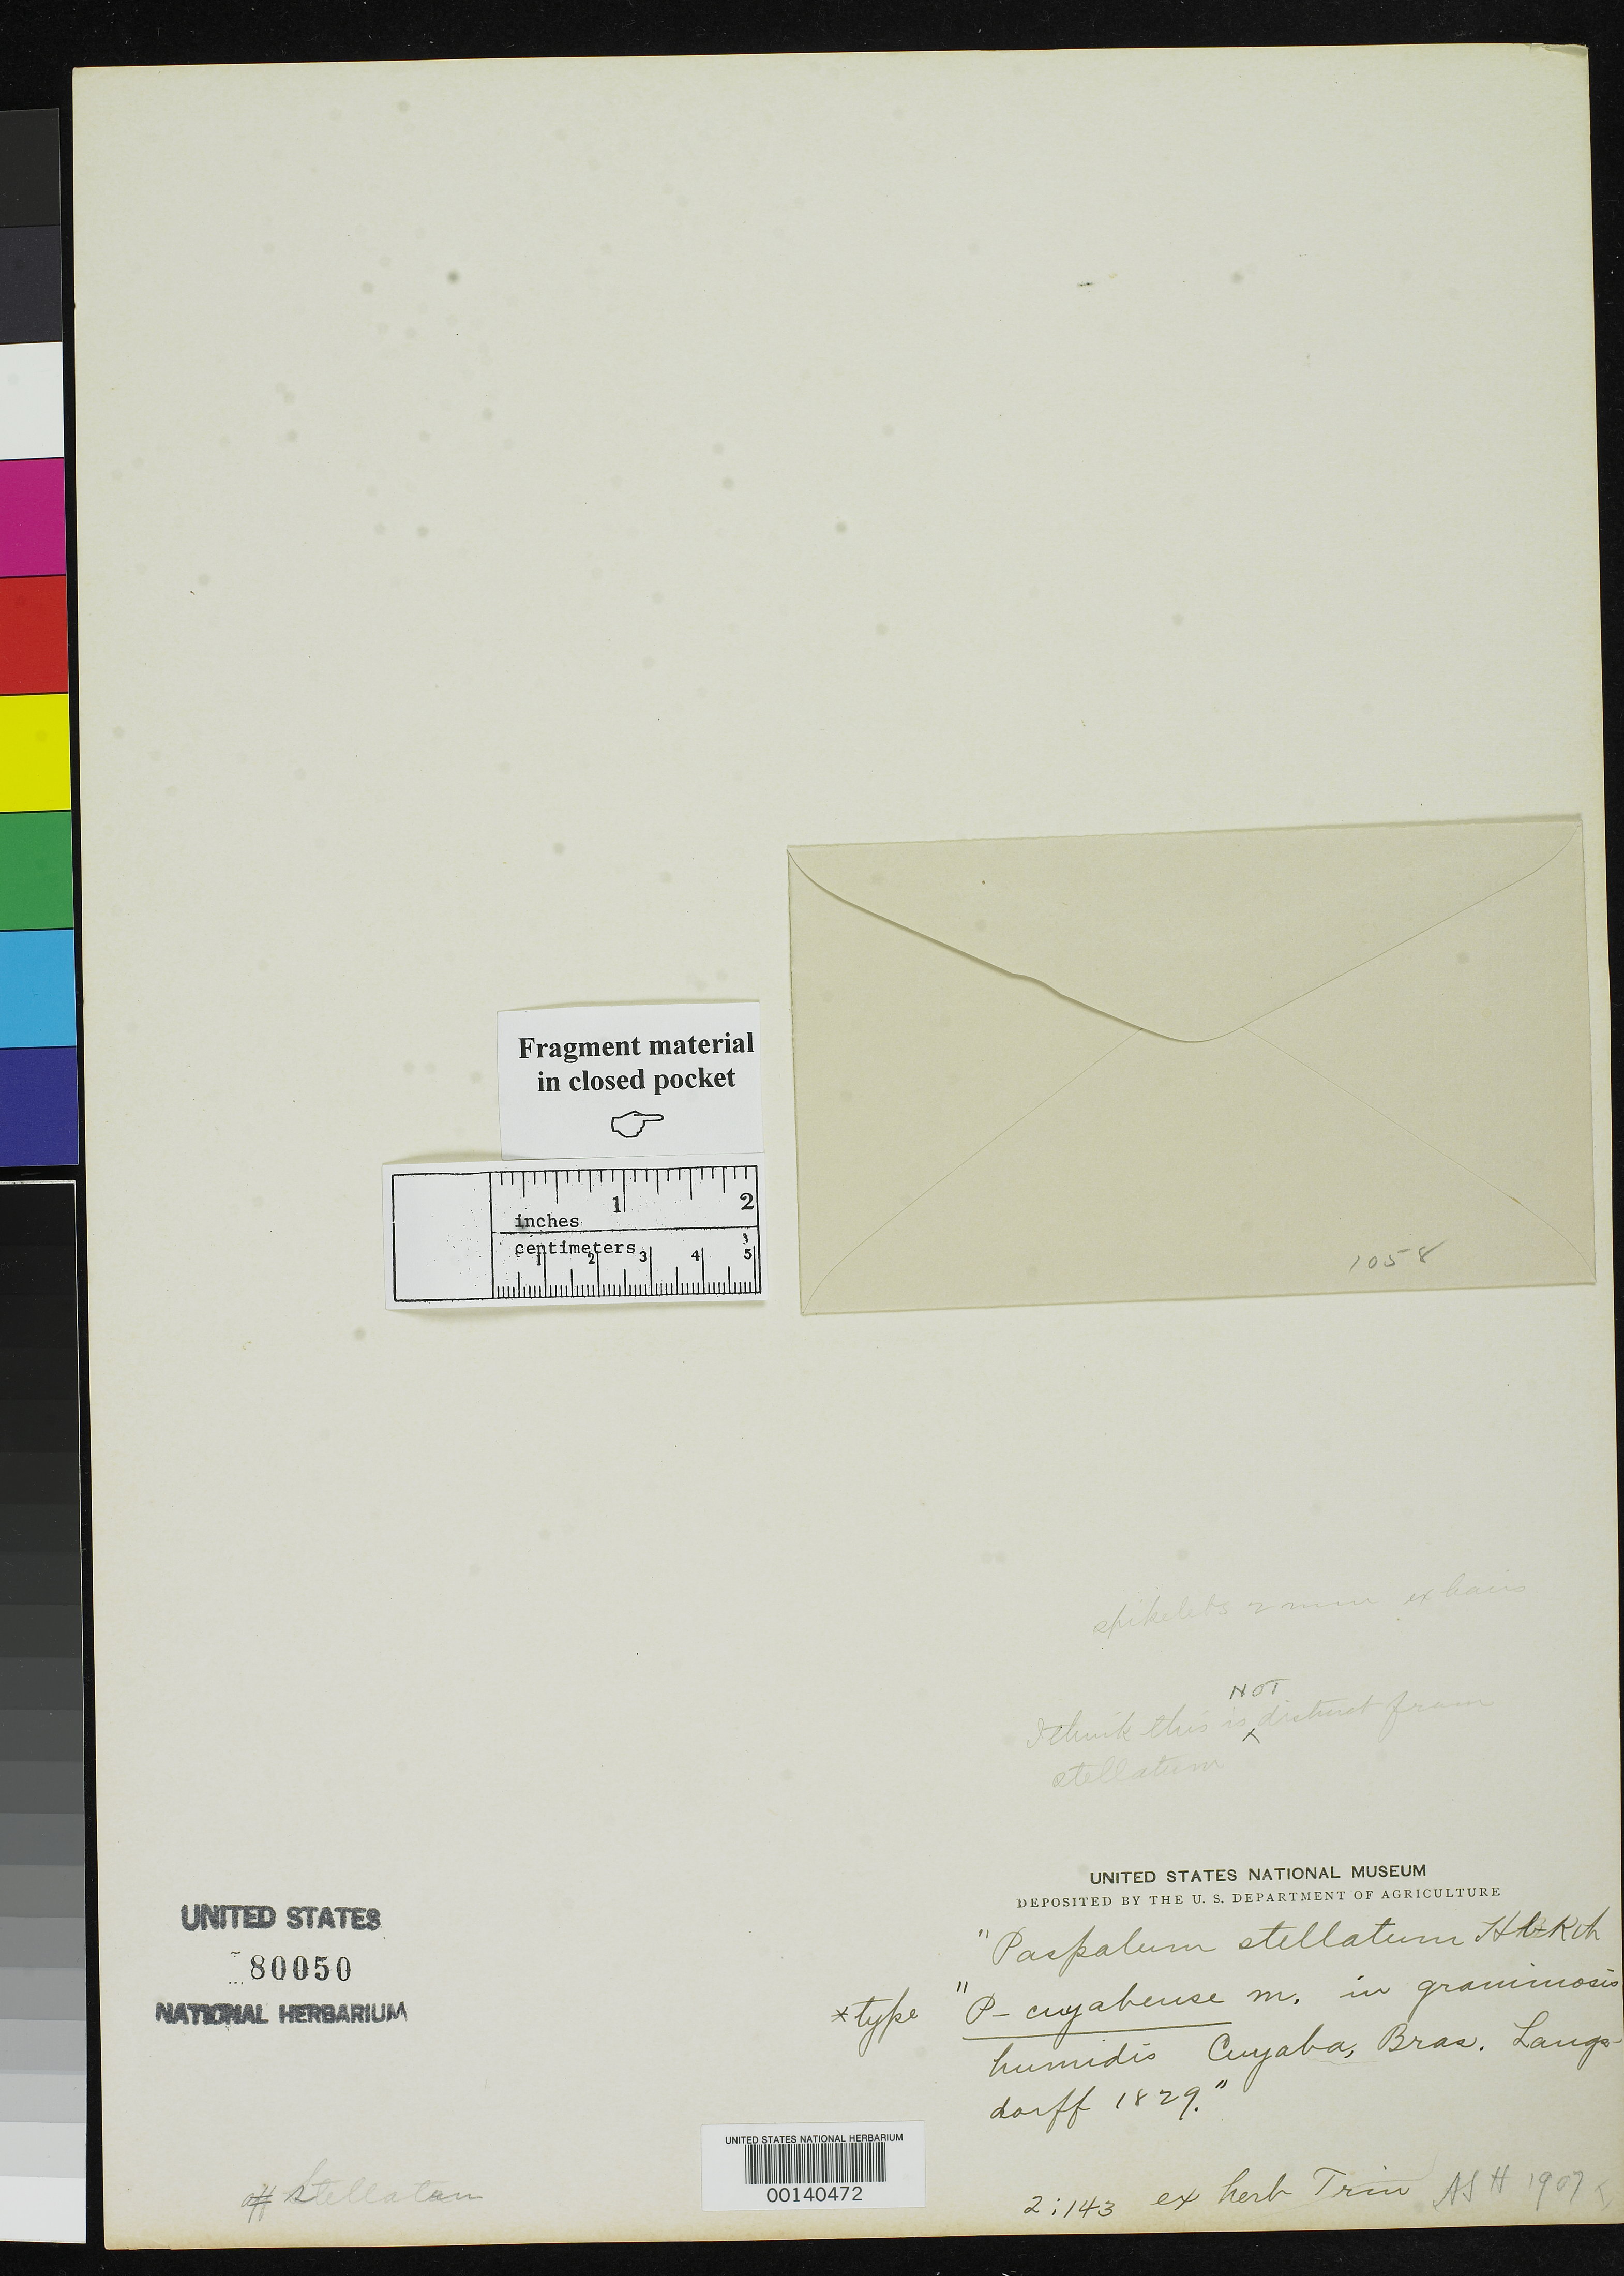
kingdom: Plantae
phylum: Tracheophyta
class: Liliopsida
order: Poales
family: Poaceae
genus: Paspalum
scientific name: Paspalum cujabense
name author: Trin.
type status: Type Fragment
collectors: G. H. von Langsdorff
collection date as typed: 1829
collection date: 1829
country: Brazil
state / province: Mato Grosso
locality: Cuyaba.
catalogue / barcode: US 80050